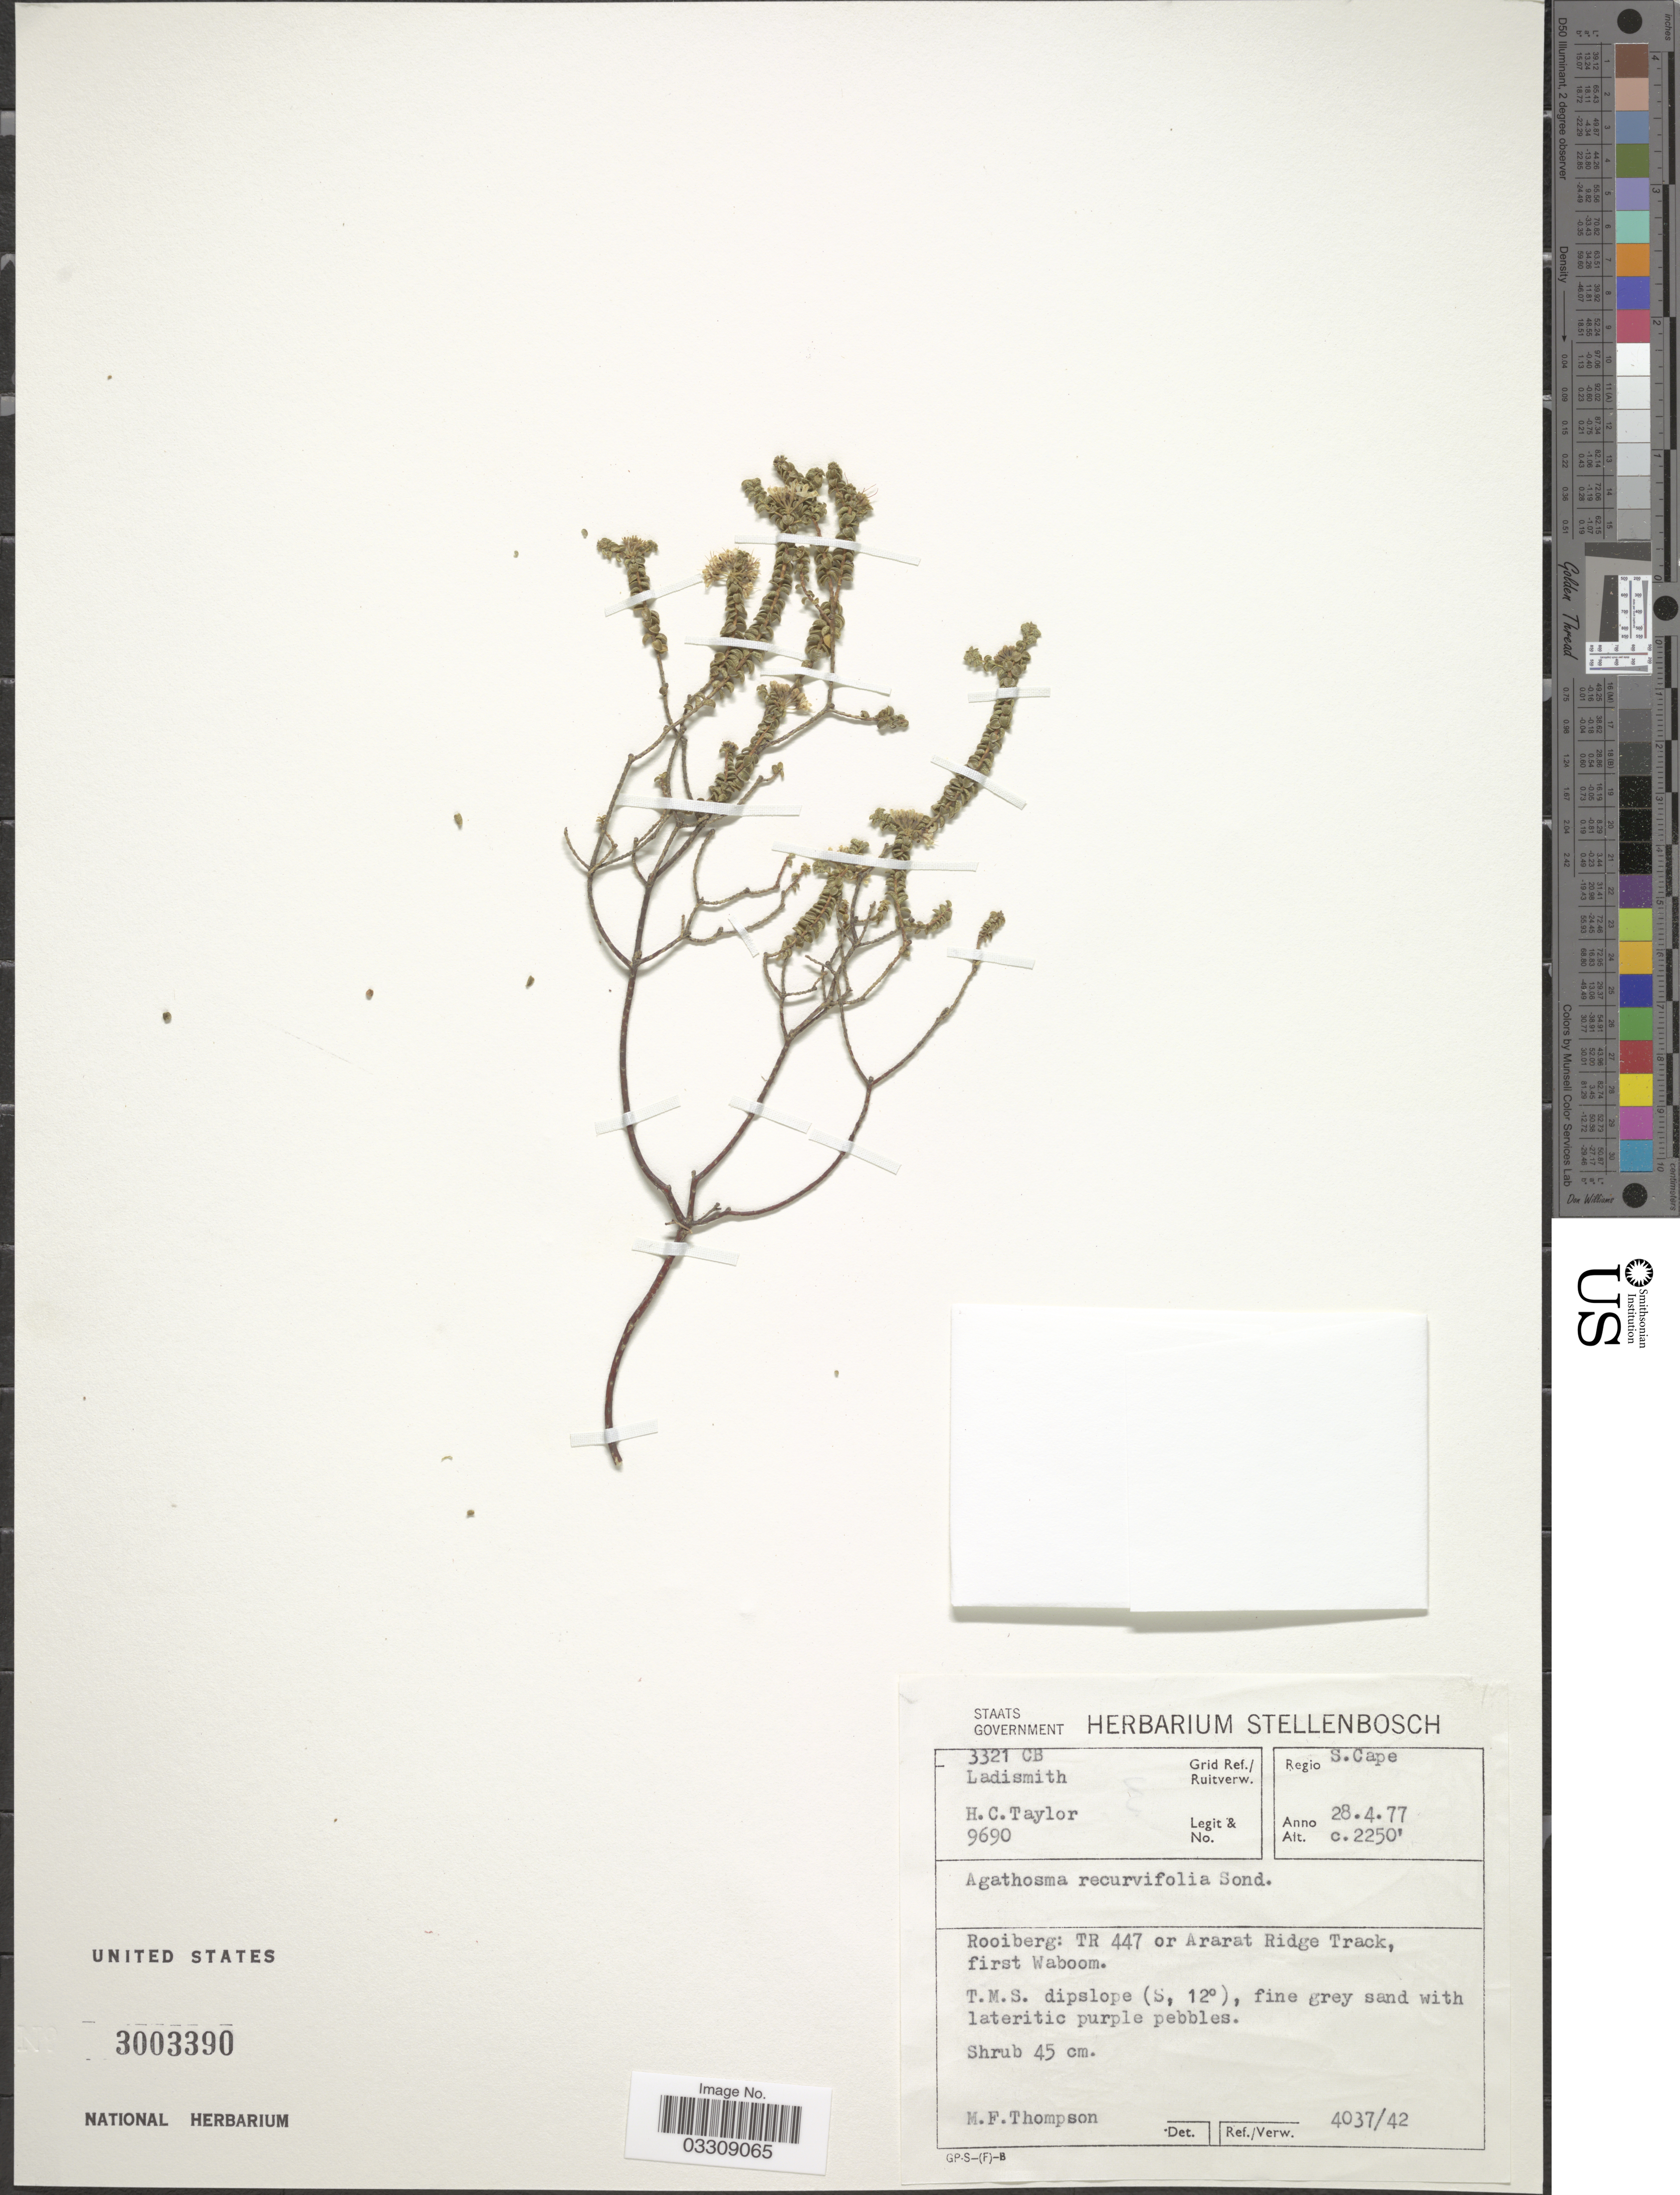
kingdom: Plantae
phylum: Tracheophyta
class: Magnoliopsida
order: Sapindales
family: Rutaceae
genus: Agathosma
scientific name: Agathosma recurvifolia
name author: Sond.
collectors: H. Taylor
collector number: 9690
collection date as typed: Transcribed d/m/y: 28/4/77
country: South Africa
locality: Regio S.Cape. Grid Ref./ Ruitverw. 3321 CB Ladismith. Rooiberg: TR 447 or Ararat Ridge Track, first Waboom.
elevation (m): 686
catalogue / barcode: US 3003390